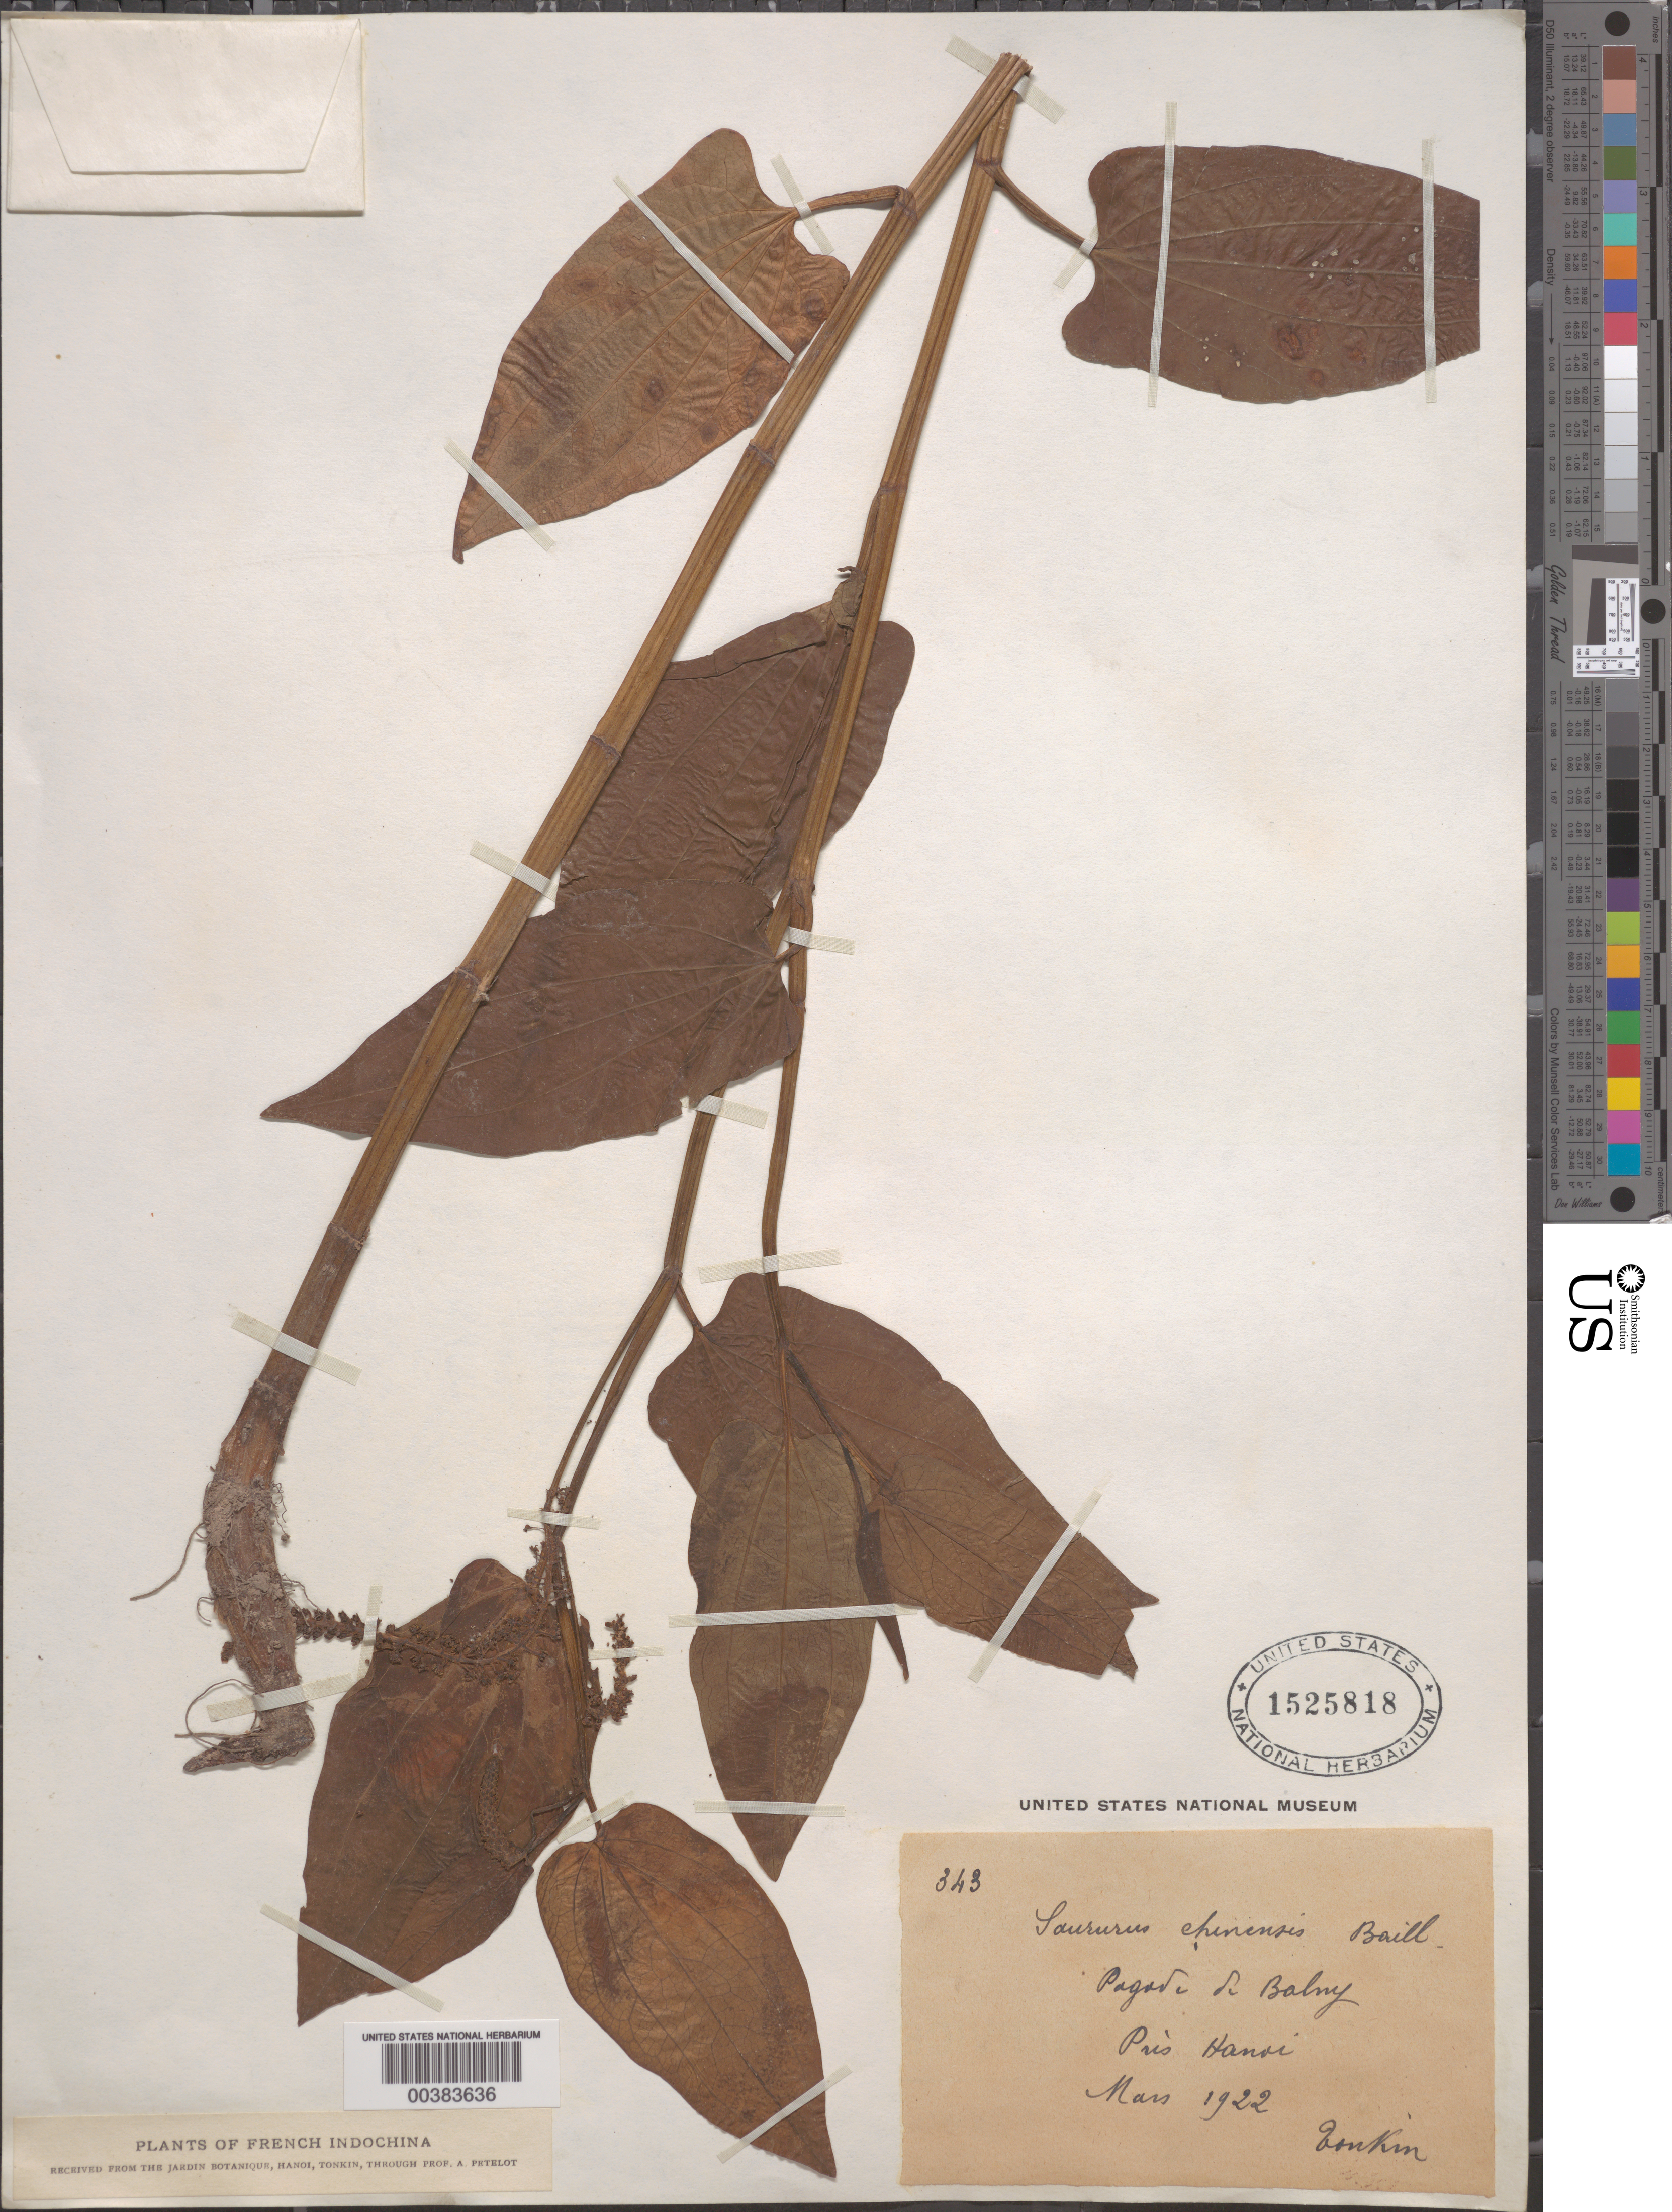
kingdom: Plantae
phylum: Tracheophyta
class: Magnoliopsida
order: Piperales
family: Saururaceae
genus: Saururus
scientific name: Saururus chinensis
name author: (Lour.) Baill.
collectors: P. A. Pételot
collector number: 343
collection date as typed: Mar 1922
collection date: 1922-03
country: Vietnam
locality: Near hanoi, pagodi de balny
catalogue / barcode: US 1525818